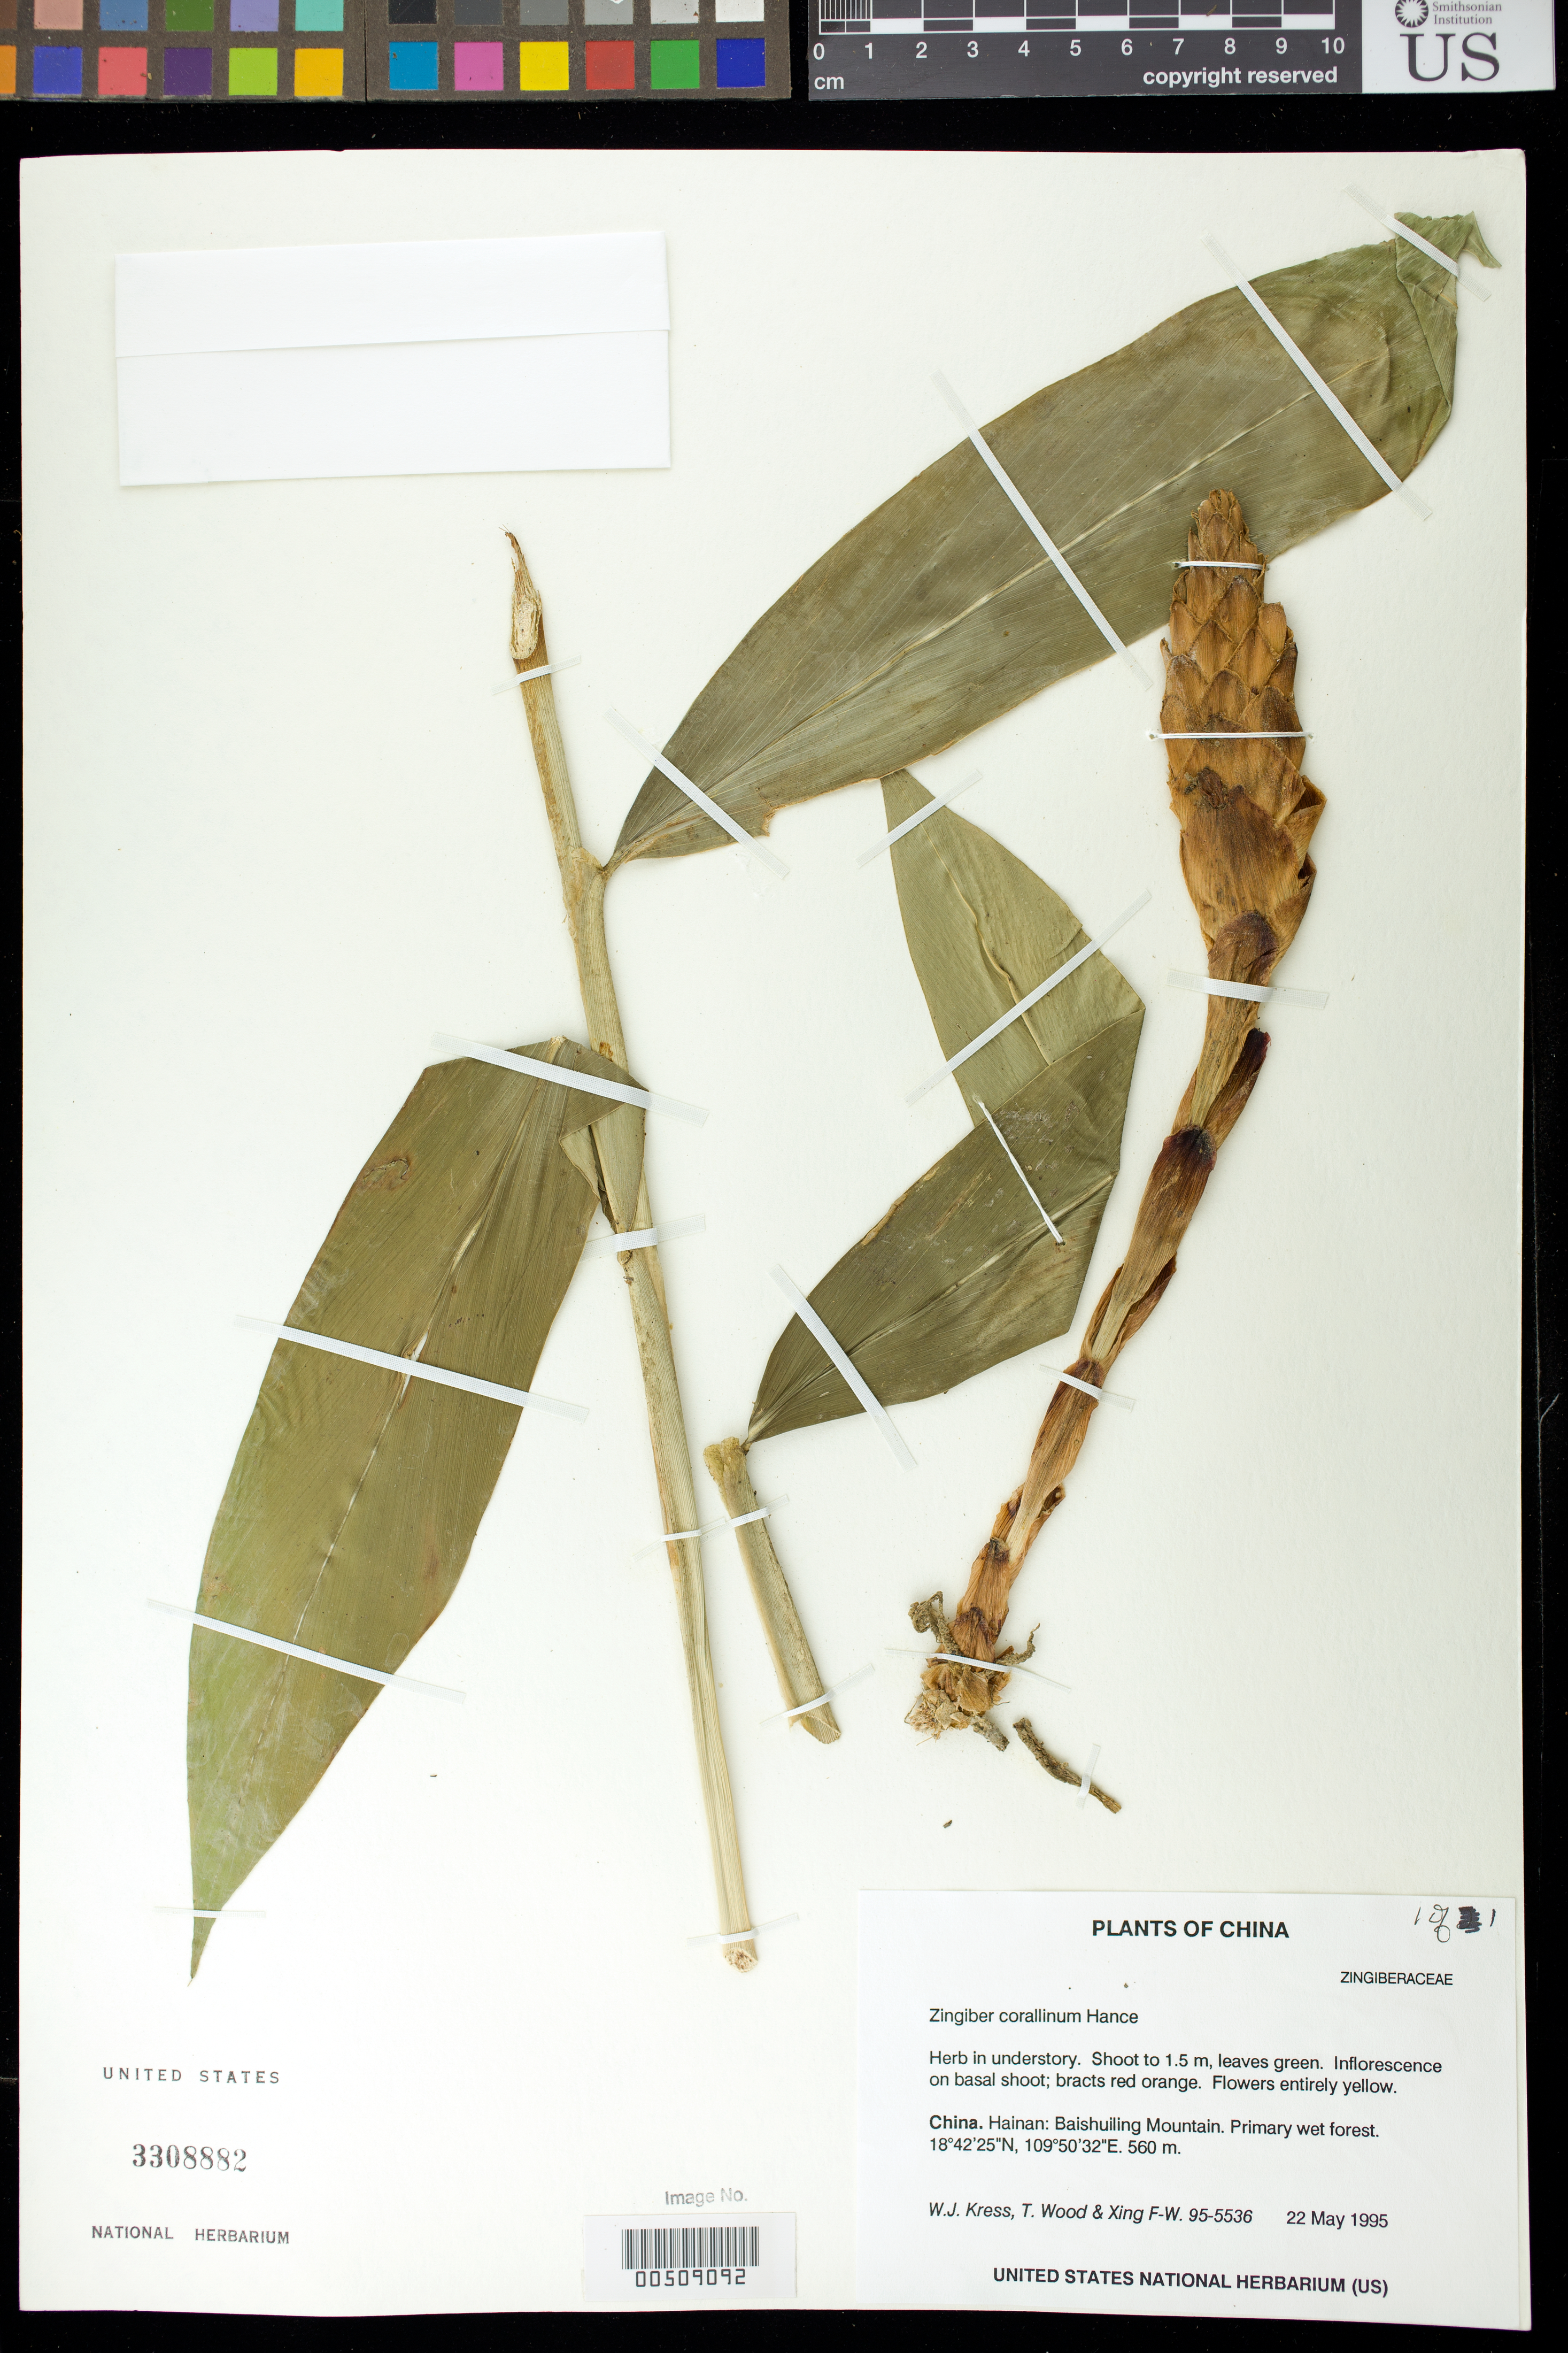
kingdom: Plantae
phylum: Tracheophyta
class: Liliopsida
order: Zingiberales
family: Zingiberaceae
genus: Zingiber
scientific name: Zingiber corallinum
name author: Hance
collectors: W. J. Kress, T. Wood & F. Xing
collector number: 95-5536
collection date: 1995-05-23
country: China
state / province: Hainan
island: Hainan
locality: Baishuiling Mountain. Primary wet forest.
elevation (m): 560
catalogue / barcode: US 3308882